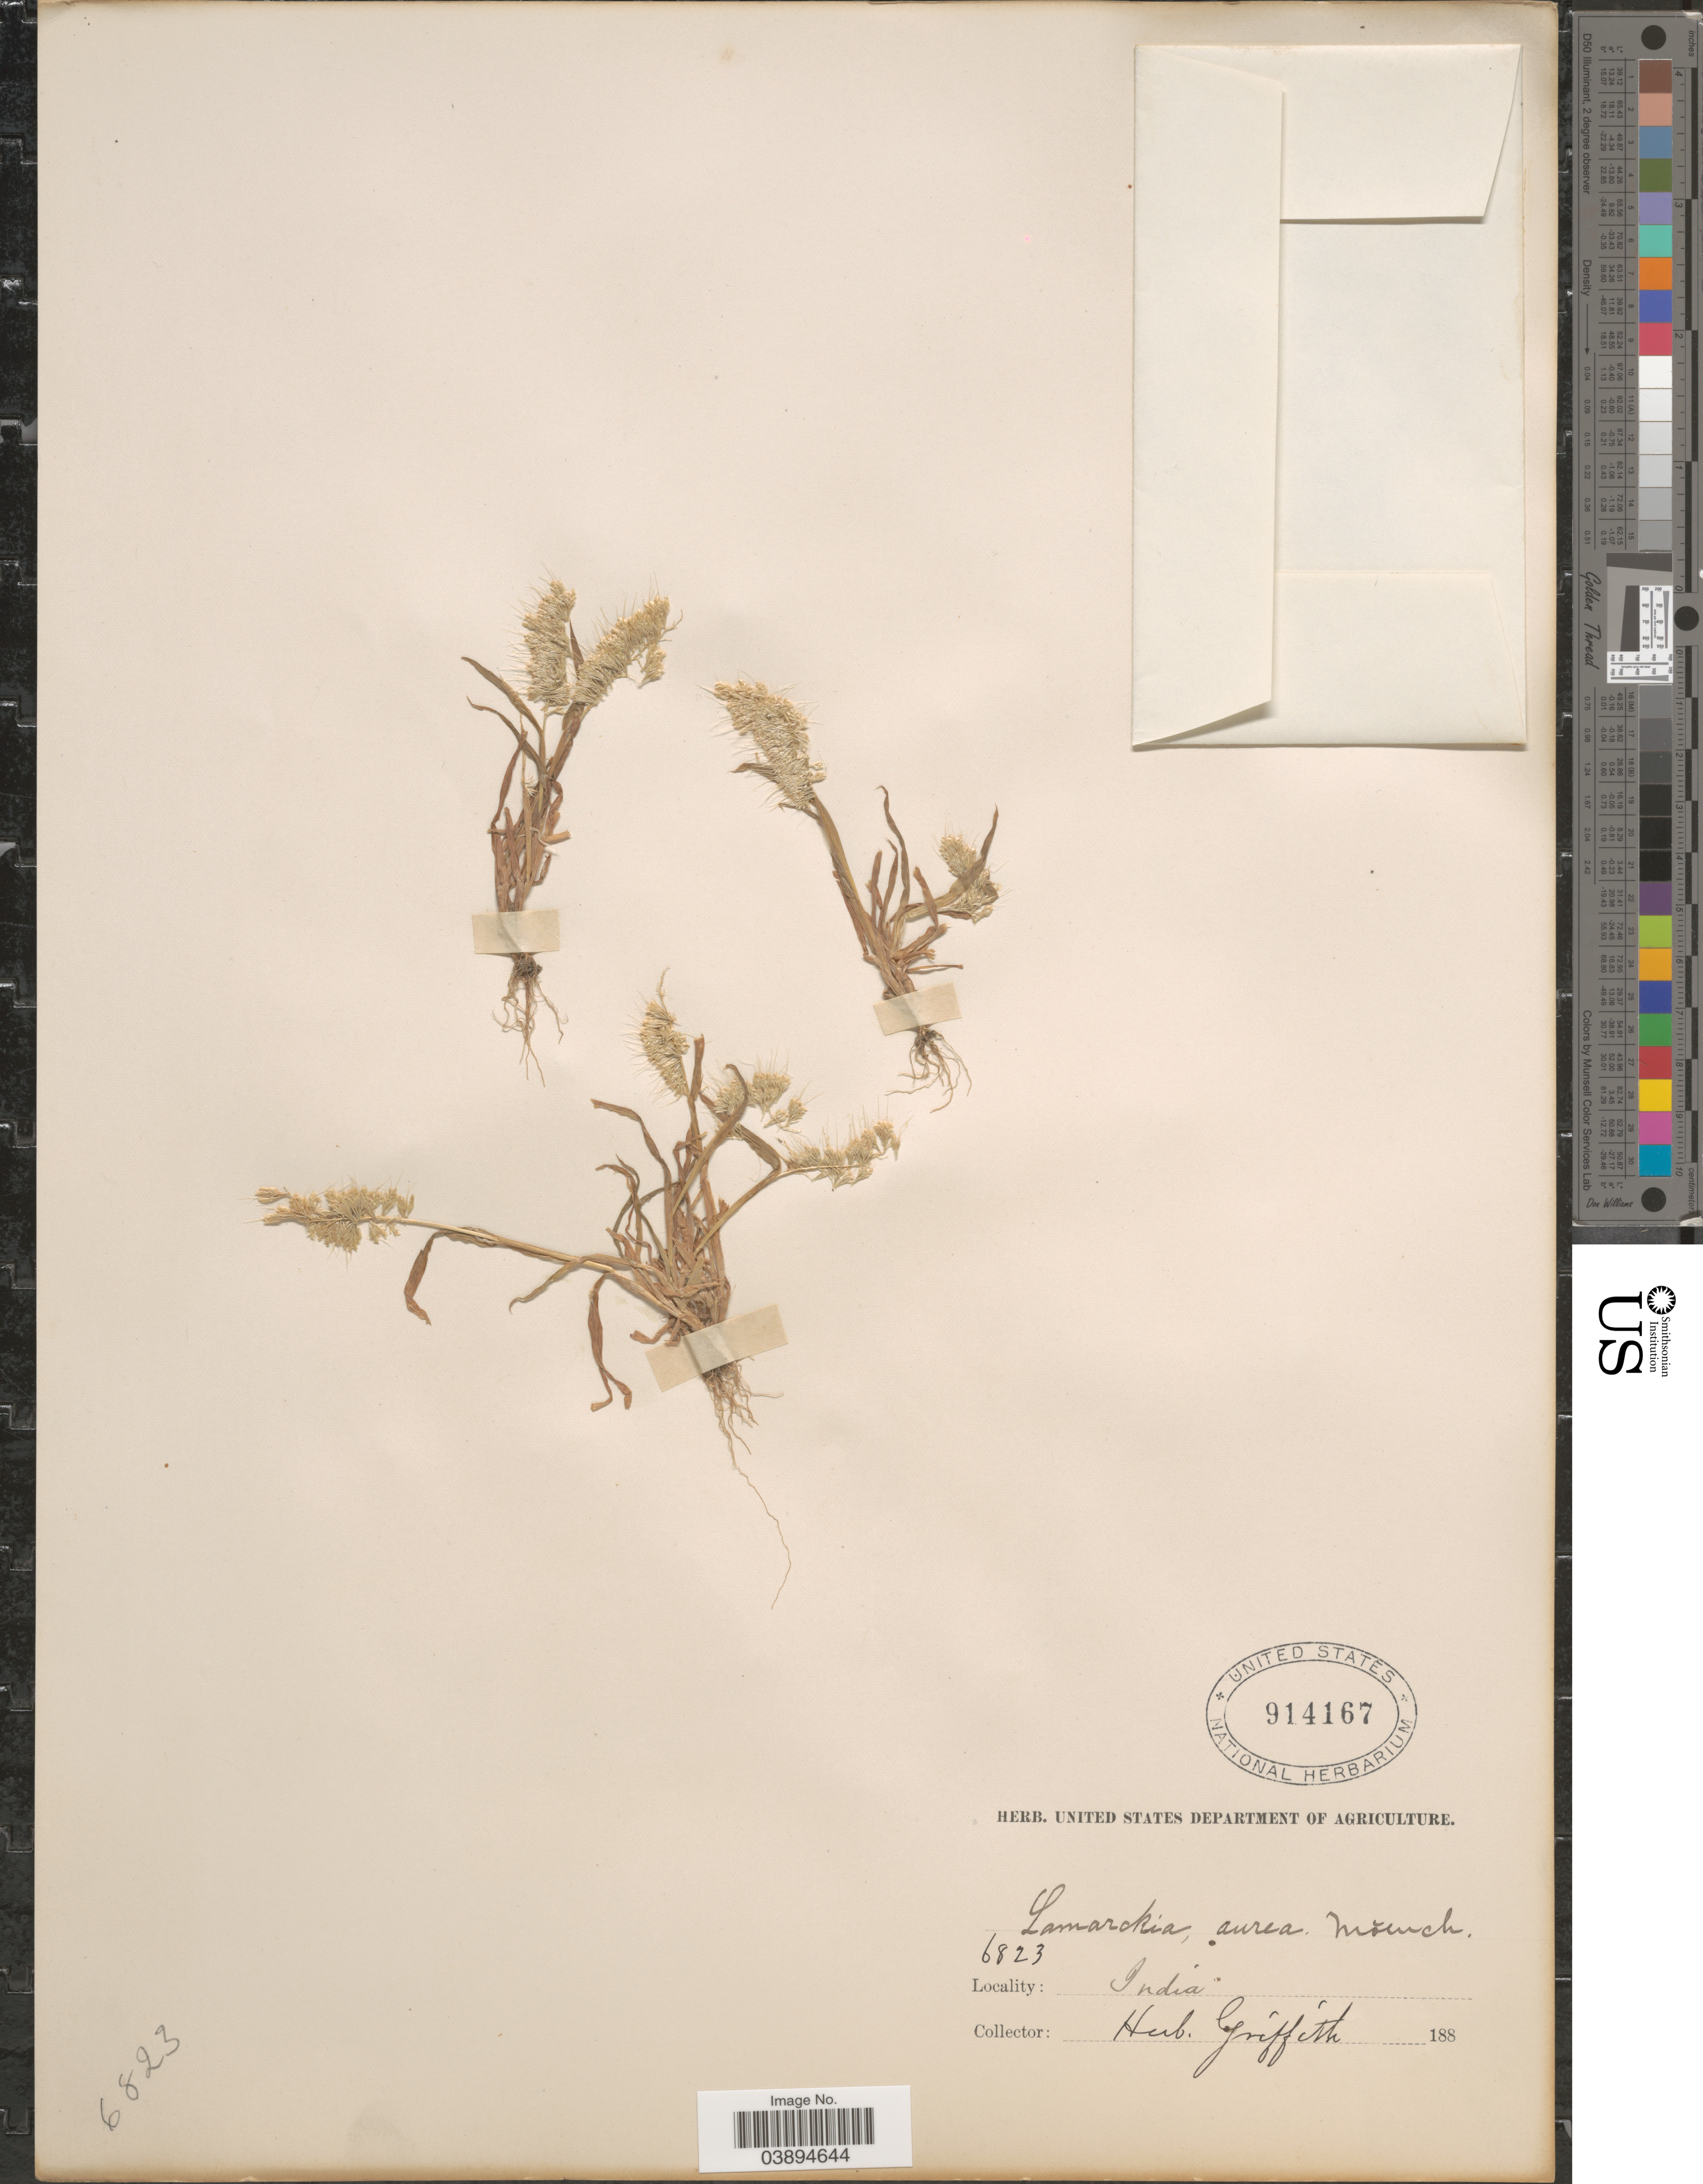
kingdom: Plantae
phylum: Tracheophyta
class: Liliopsida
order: Poales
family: Poaceae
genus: Lamarckia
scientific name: Lamarckia aurea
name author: (L.) Moench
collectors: ex herb. Griffith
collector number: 6823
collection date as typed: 188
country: India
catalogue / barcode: US 914167